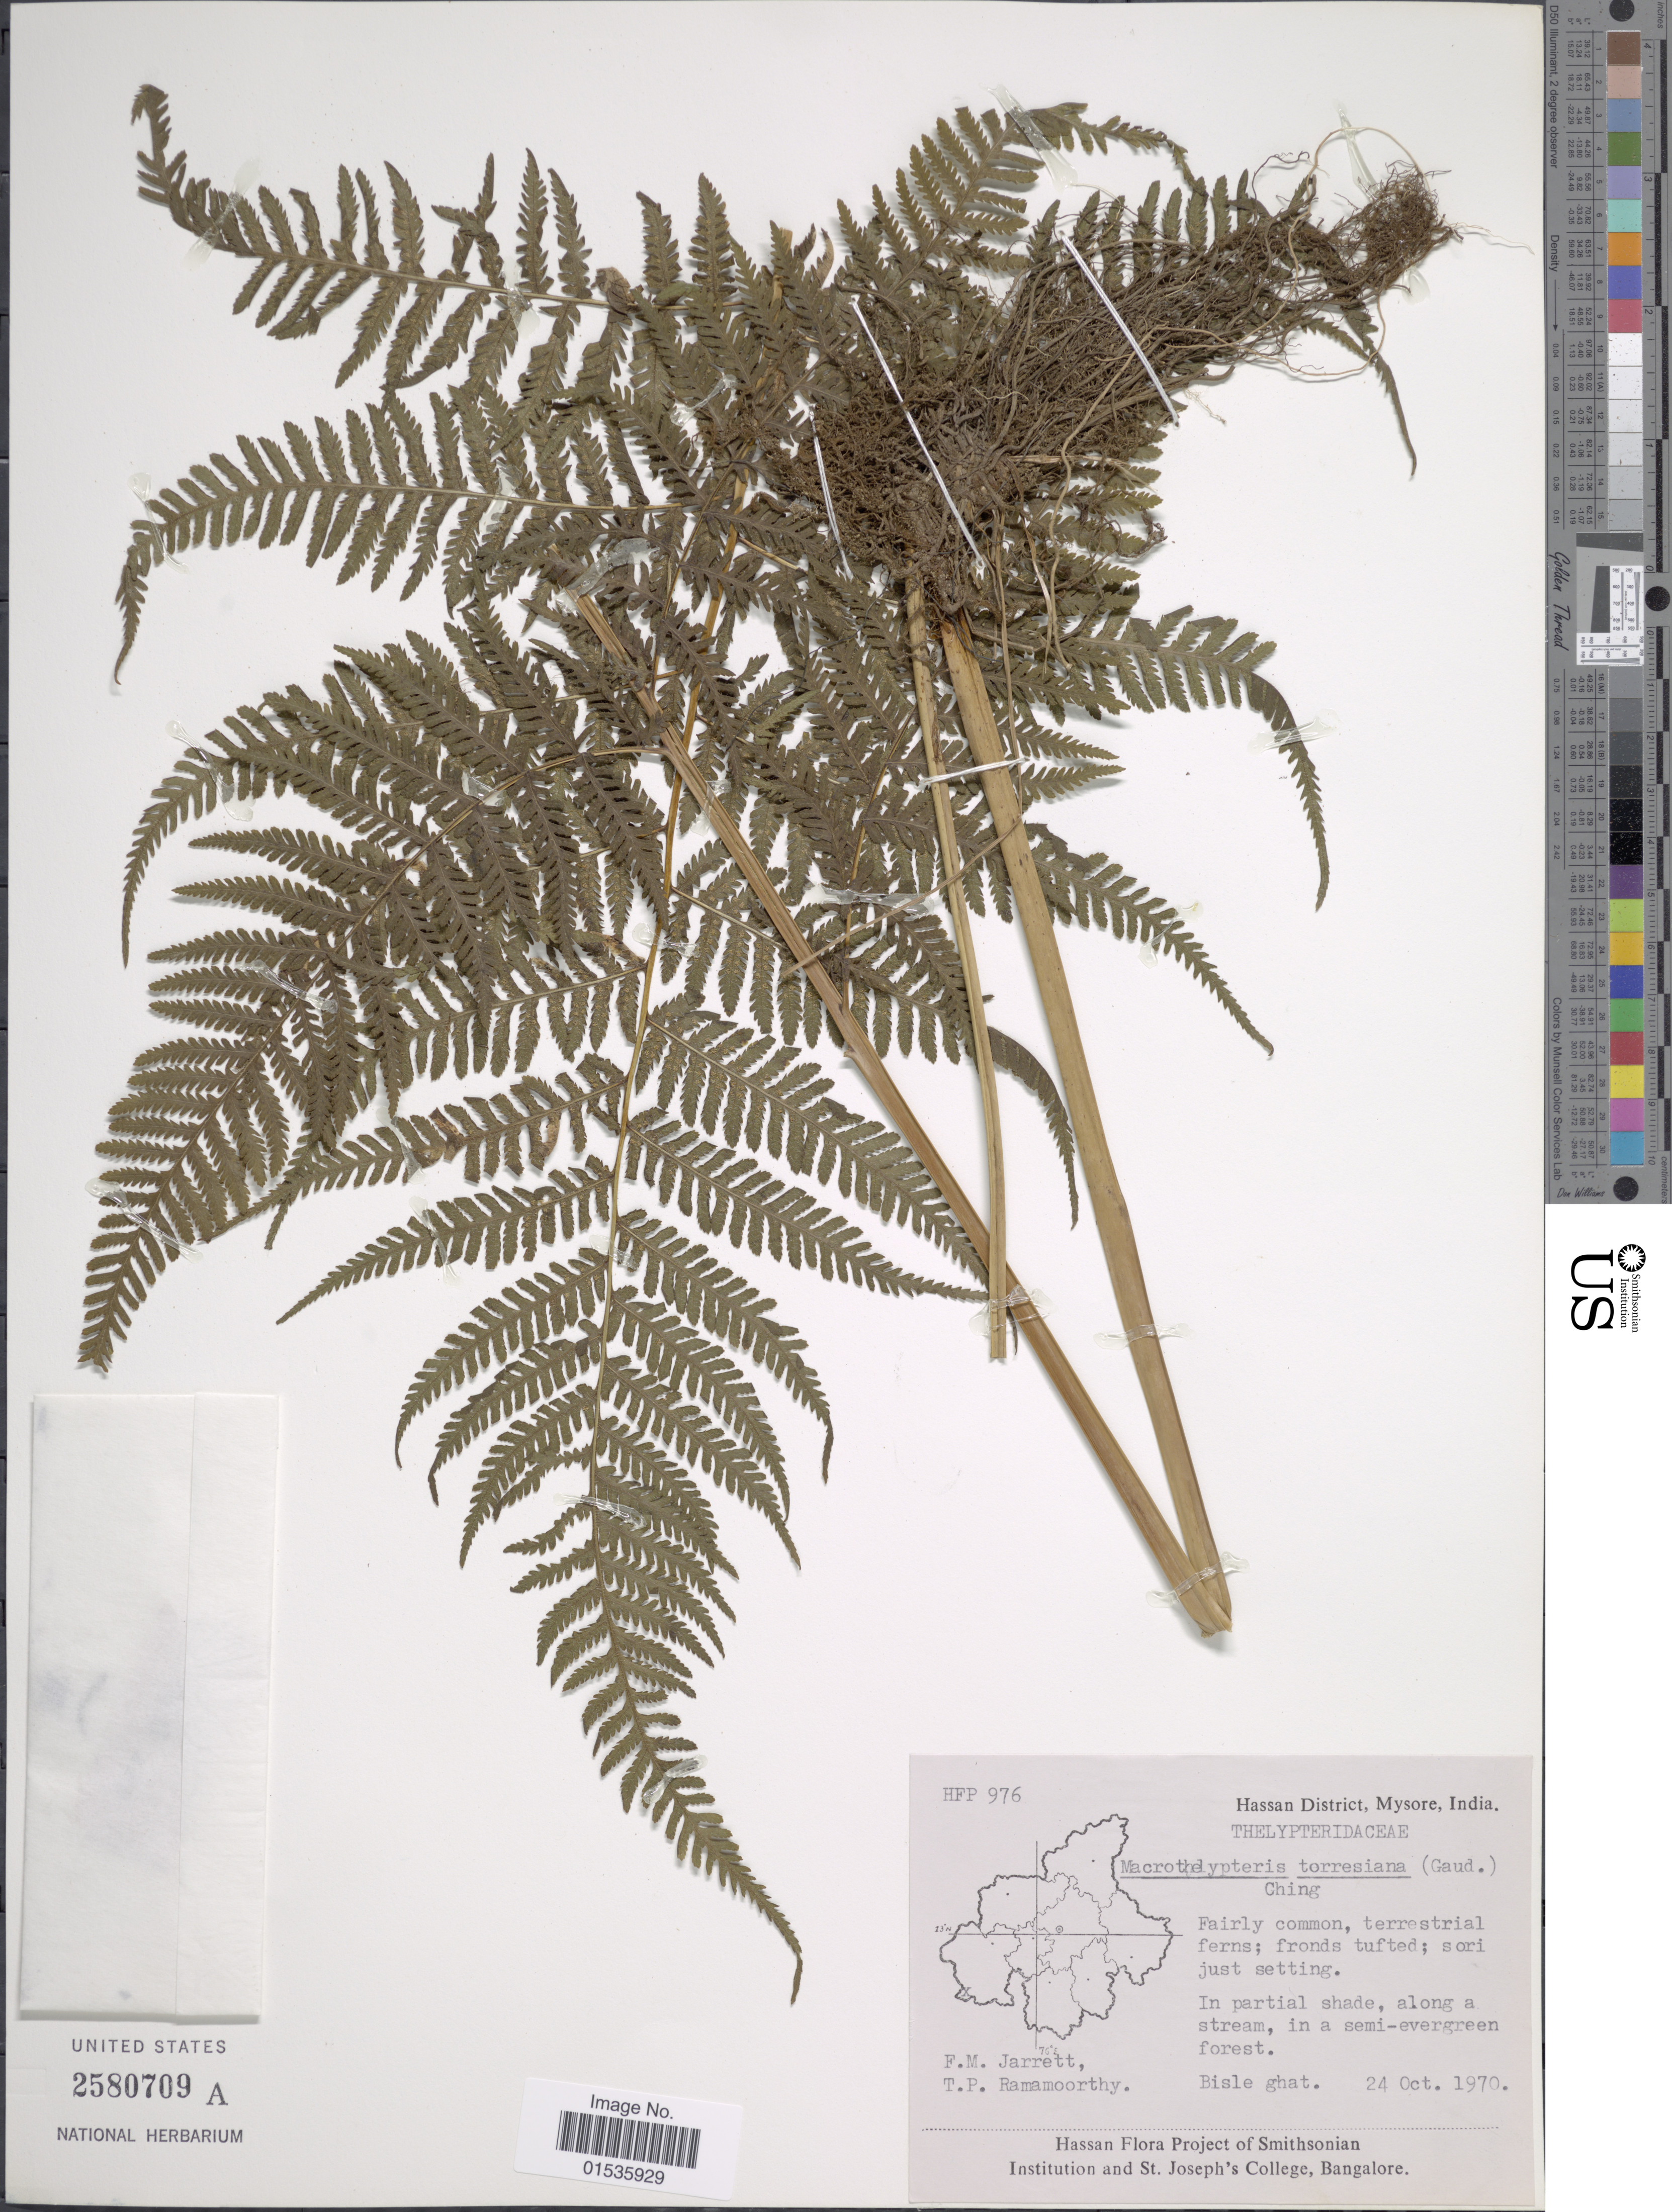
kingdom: Plantae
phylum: Tracheophyta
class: Polypodiopsida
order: Polypodiales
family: Thelypteridaceae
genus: Macrothelypteris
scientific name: Macrothelypteris torresiana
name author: (Gaudich.) Ching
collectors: F. M. Jarrett & T. P. Ramamoorthy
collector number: HFP976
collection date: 1970-10-24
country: India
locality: Hassan District, Mysore, India. Bisle ghat.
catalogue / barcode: US 2580709A